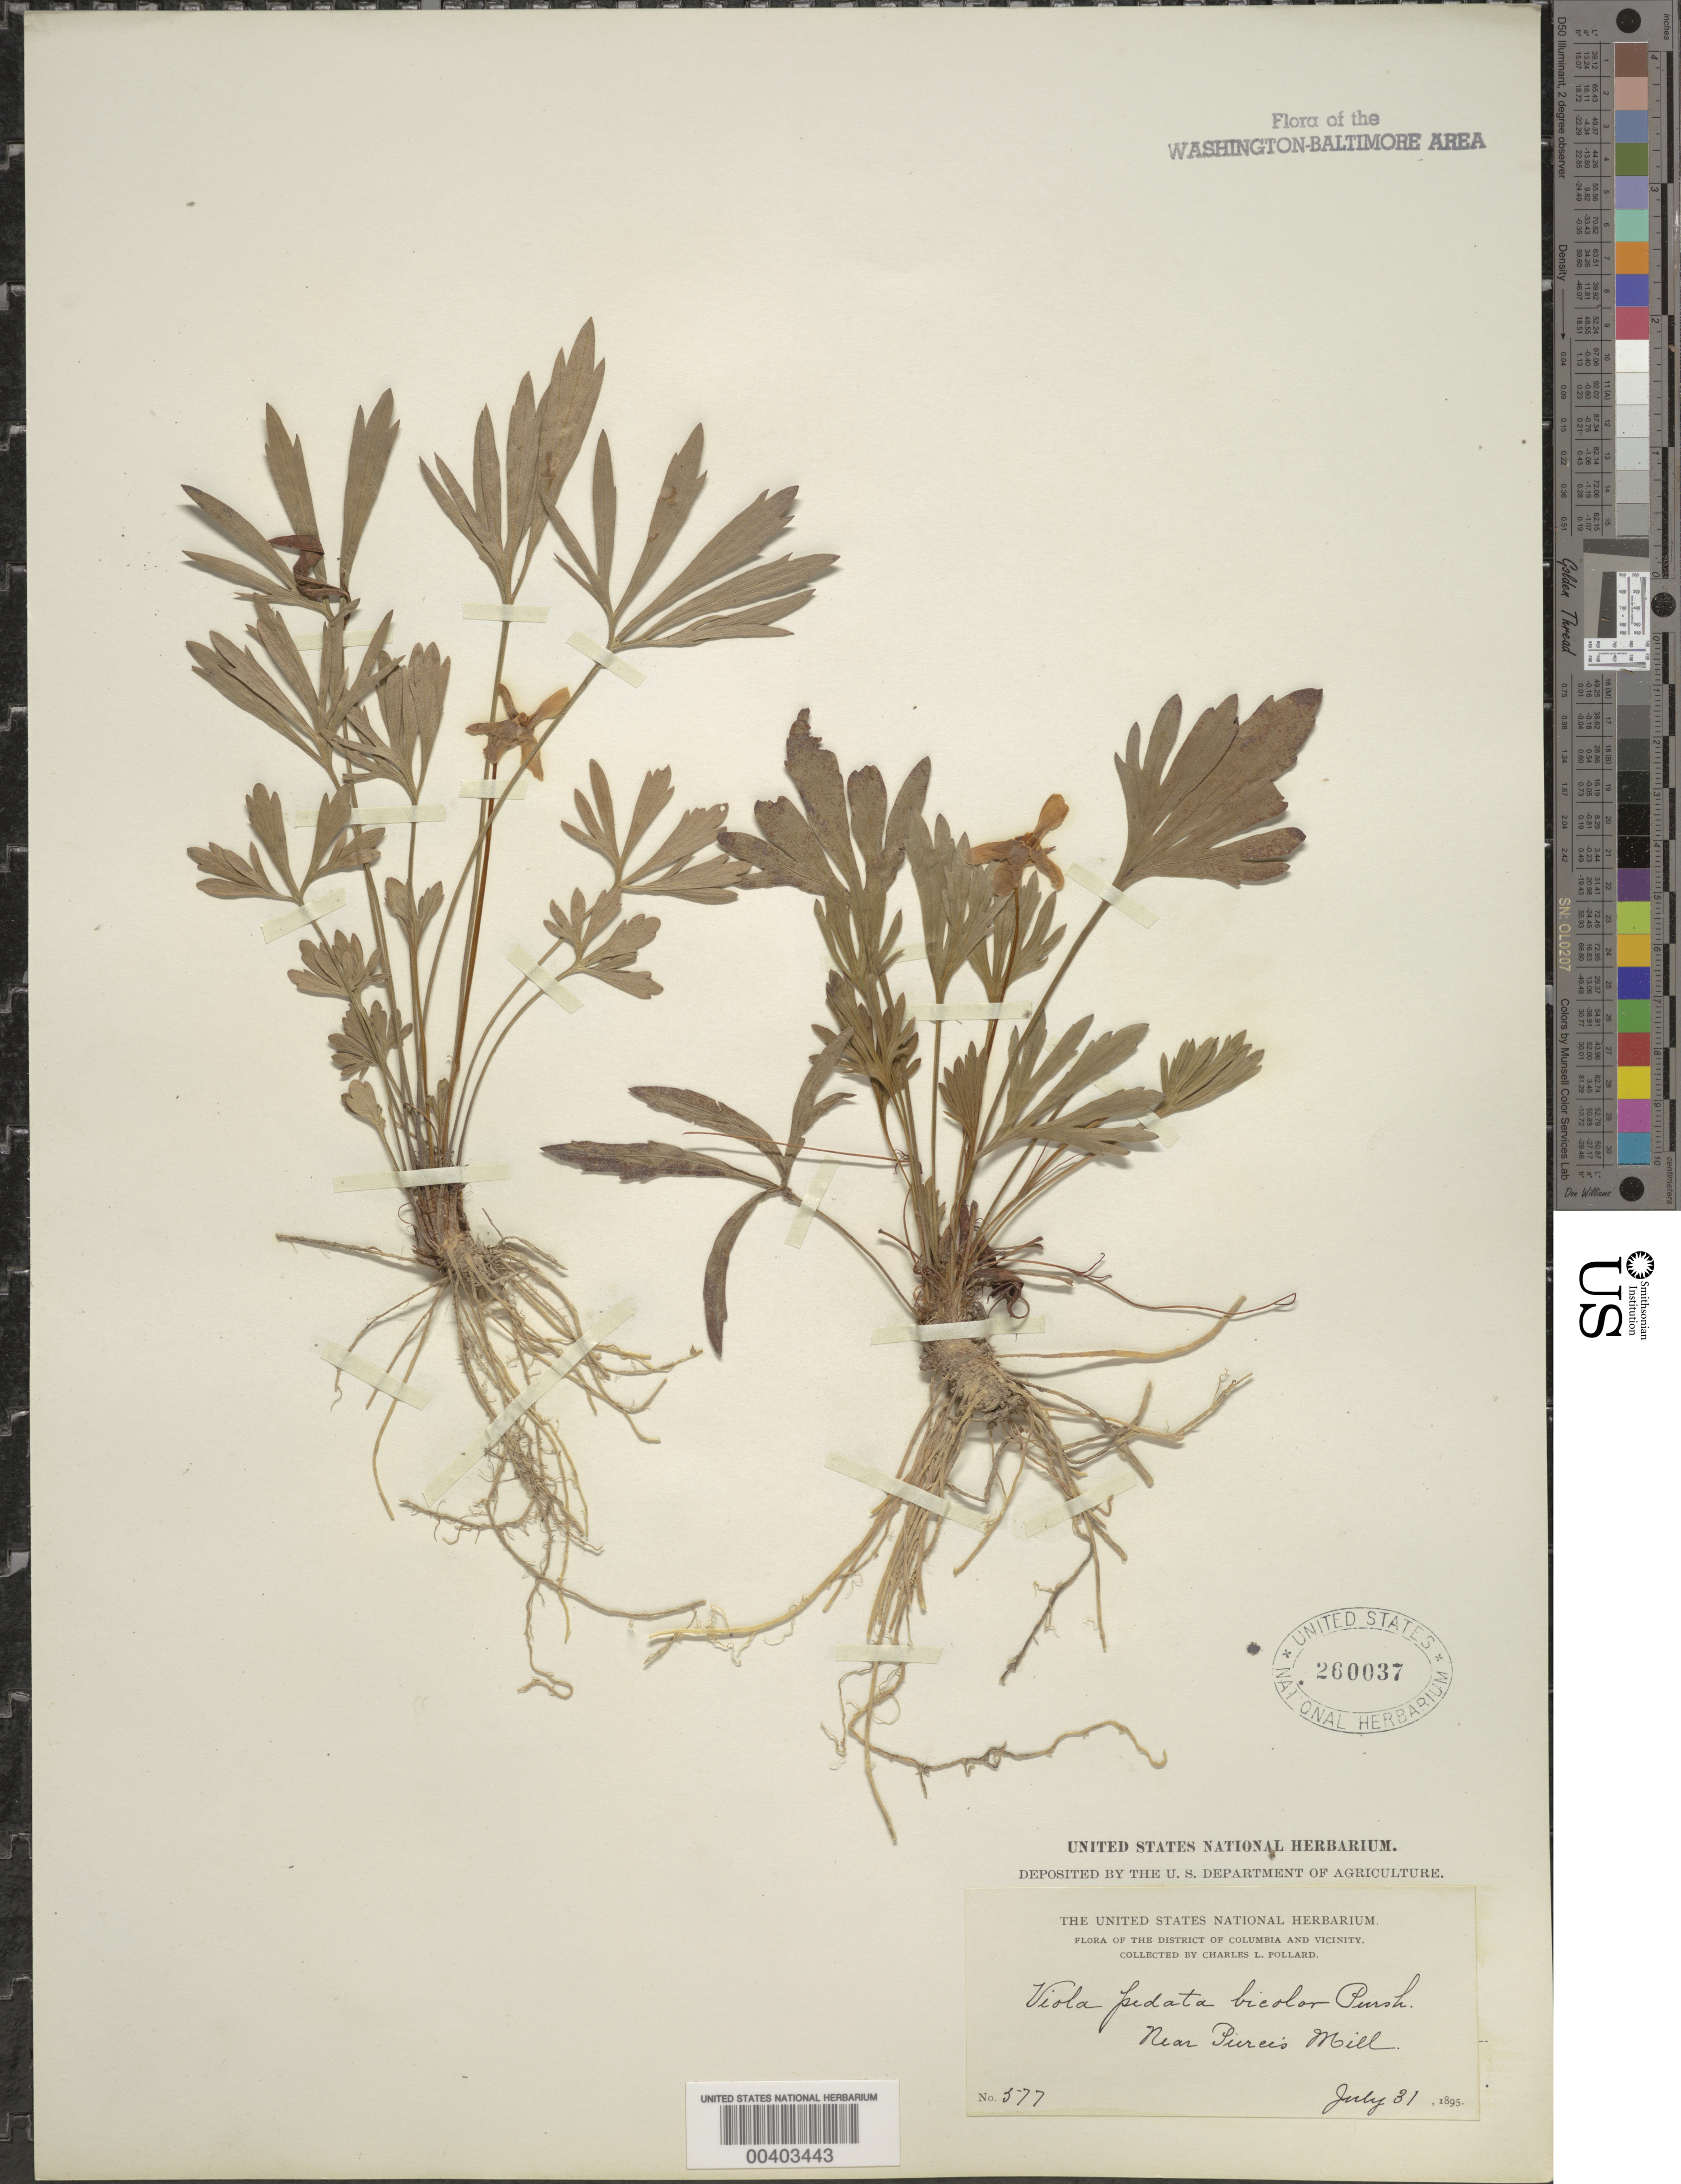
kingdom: Plantae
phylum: Tracheophyta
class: Magnoliopsida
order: Malpighiales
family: Violaceae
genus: Viola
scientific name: Viola pedata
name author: L.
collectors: C. L. Pollard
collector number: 577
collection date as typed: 31 Jul 1895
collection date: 1895-07-31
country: United States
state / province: District of Columbia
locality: Pierce's Mill Rock Creek Park and vicinity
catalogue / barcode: US 260037